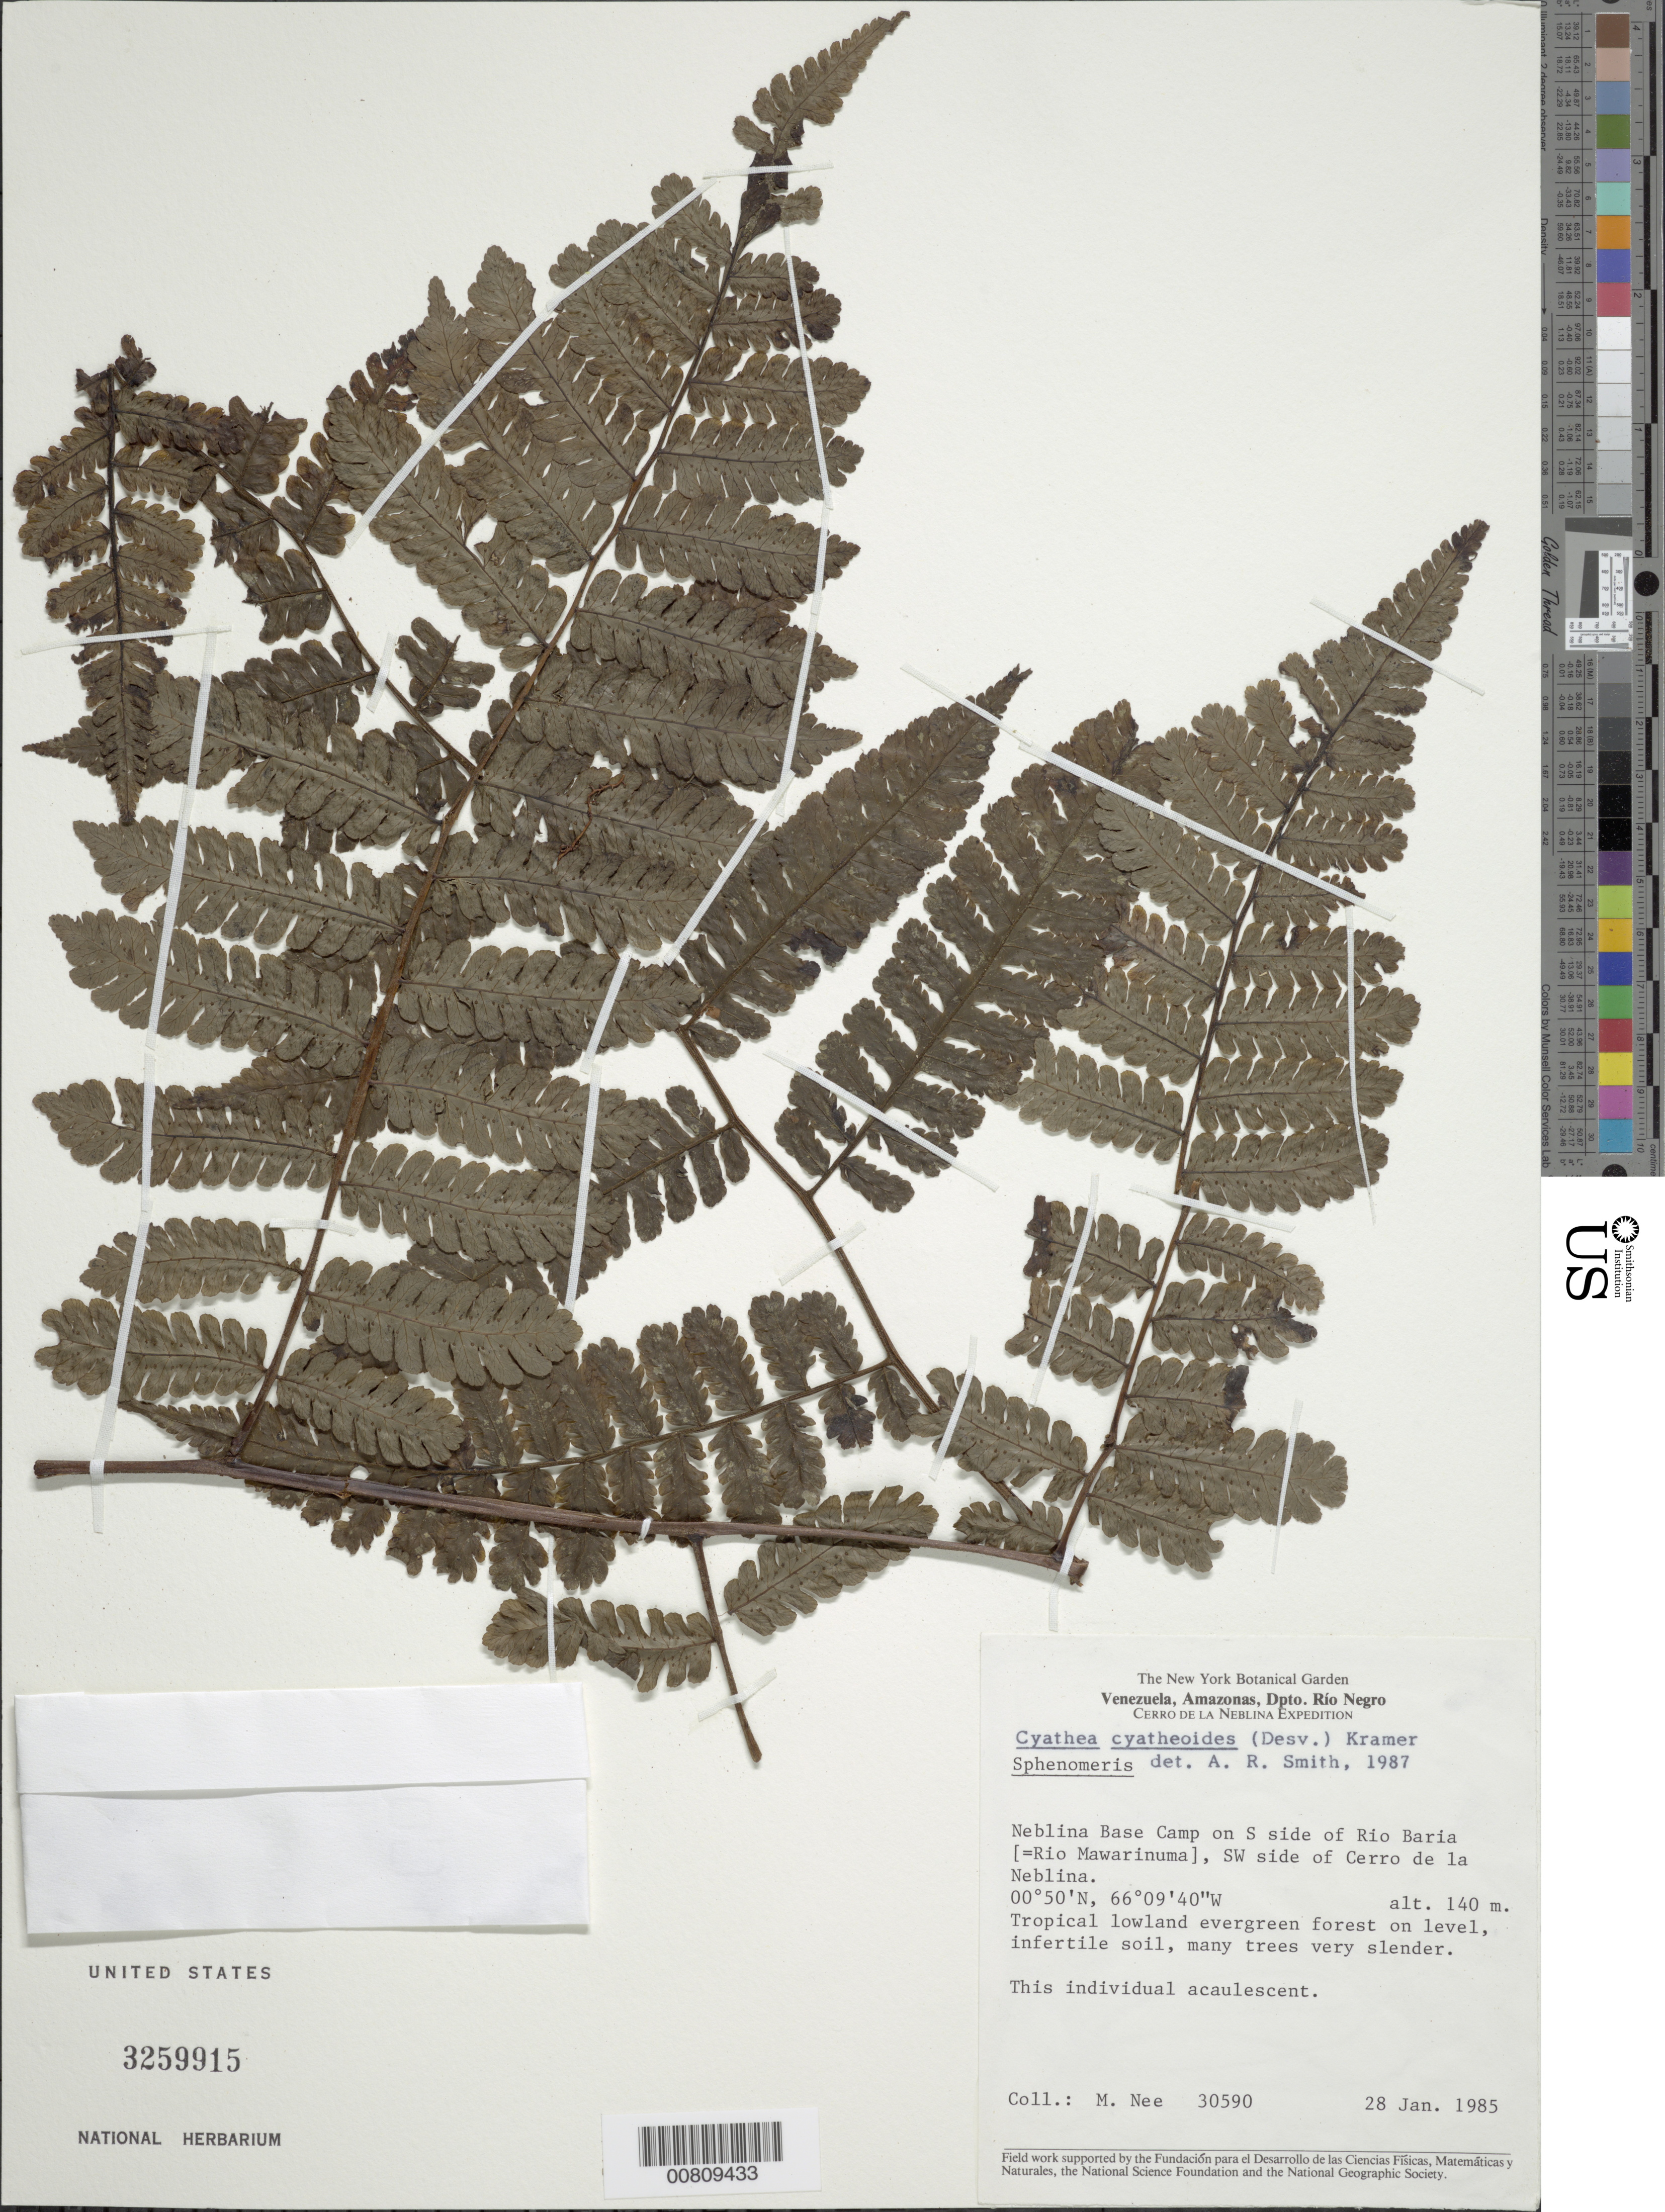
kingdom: Plantae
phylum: Tracheophyta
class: Polypodiopsida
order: Cyatheales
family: Cyatheaceae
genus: Cyathea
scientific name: Cyathea cyatheoides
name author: (Desv.) K.U. Kramer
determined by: Smith, Alan R., (UC)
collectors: M. Nee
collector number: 30590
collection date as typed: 28-Jan-85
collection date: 1985-01-28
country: Venezuela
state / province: Amazonas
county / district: Río Negro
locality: Neblina Base Camp, S of Río Baria (Río Mawarinuma), SW Cerro de la Neblina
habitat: Tropical lowland evergreen forest on level, infertile soil, many trees very slender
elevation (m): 140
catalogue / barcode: US 3259915